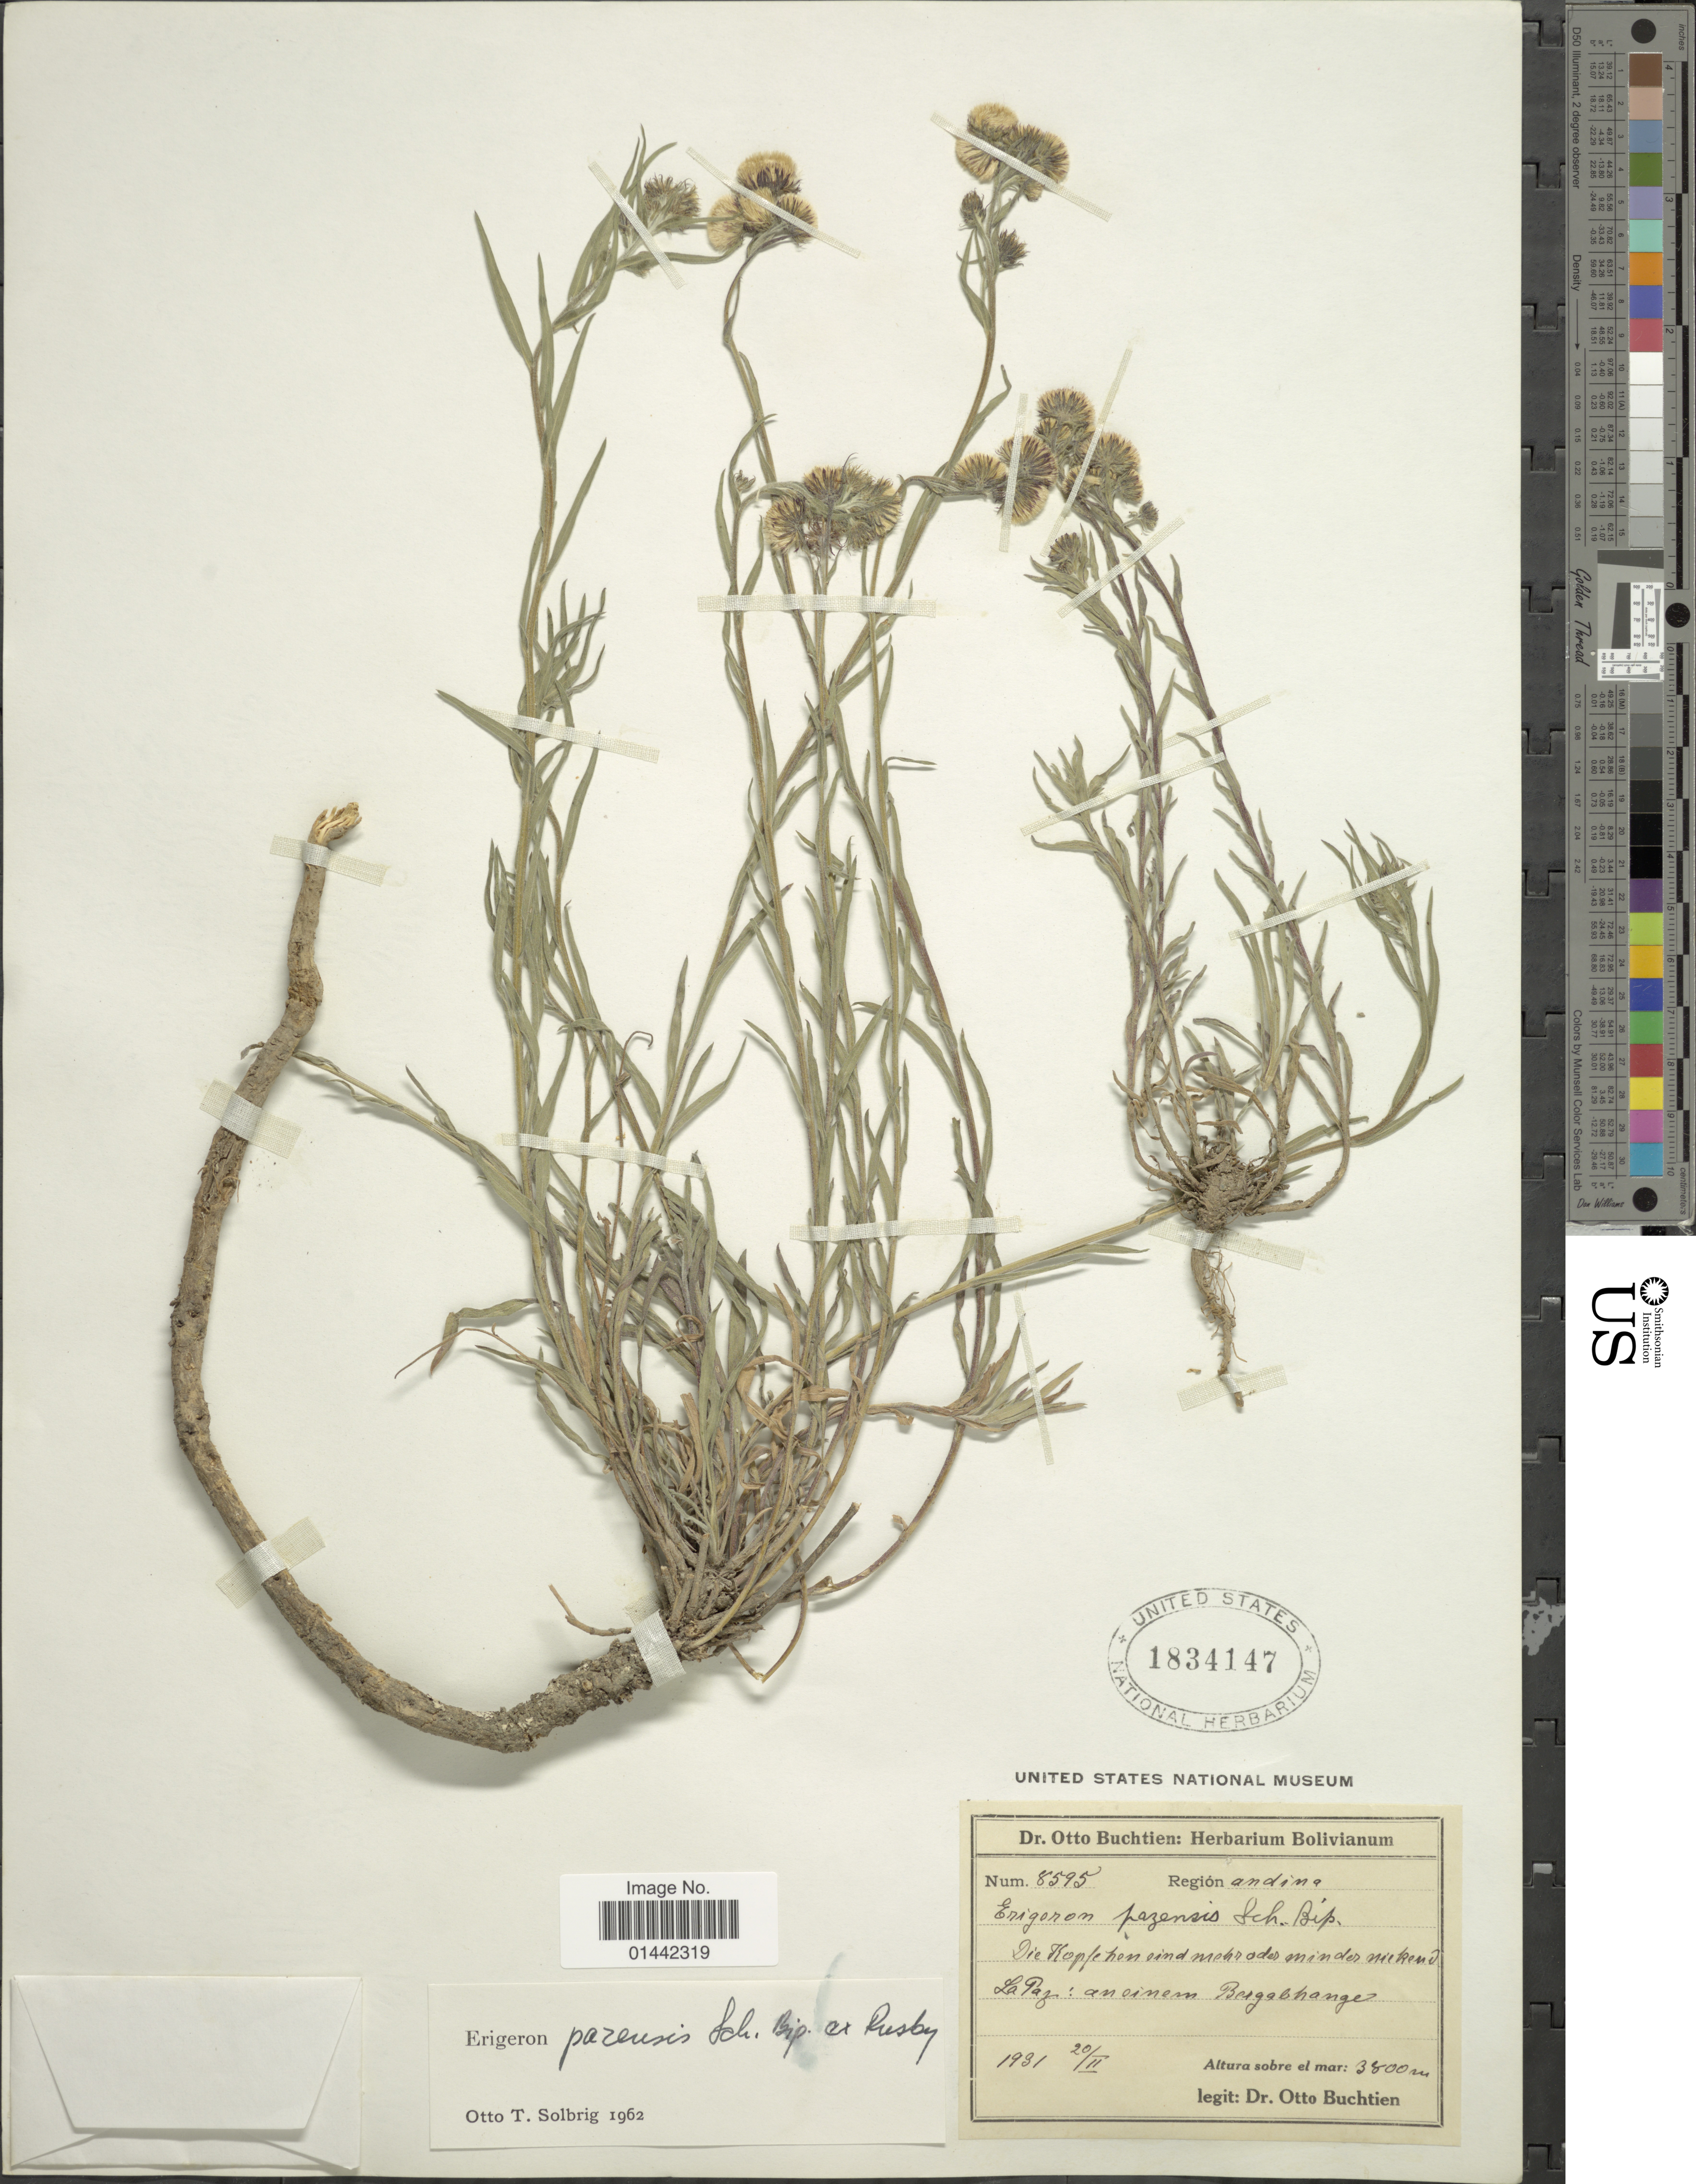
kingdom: Plantae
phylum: Tracheophyta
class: Magnoliopsida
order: Asterales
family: Asteraceae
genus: Erigeron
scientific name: Erigeron pazensis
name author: Sch. Bip. ex Rusby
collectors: O. Buchtien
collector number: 8595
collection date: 1931-02-20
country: Bolivia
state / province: La Paz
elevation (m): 3800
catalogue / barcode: US 1834147